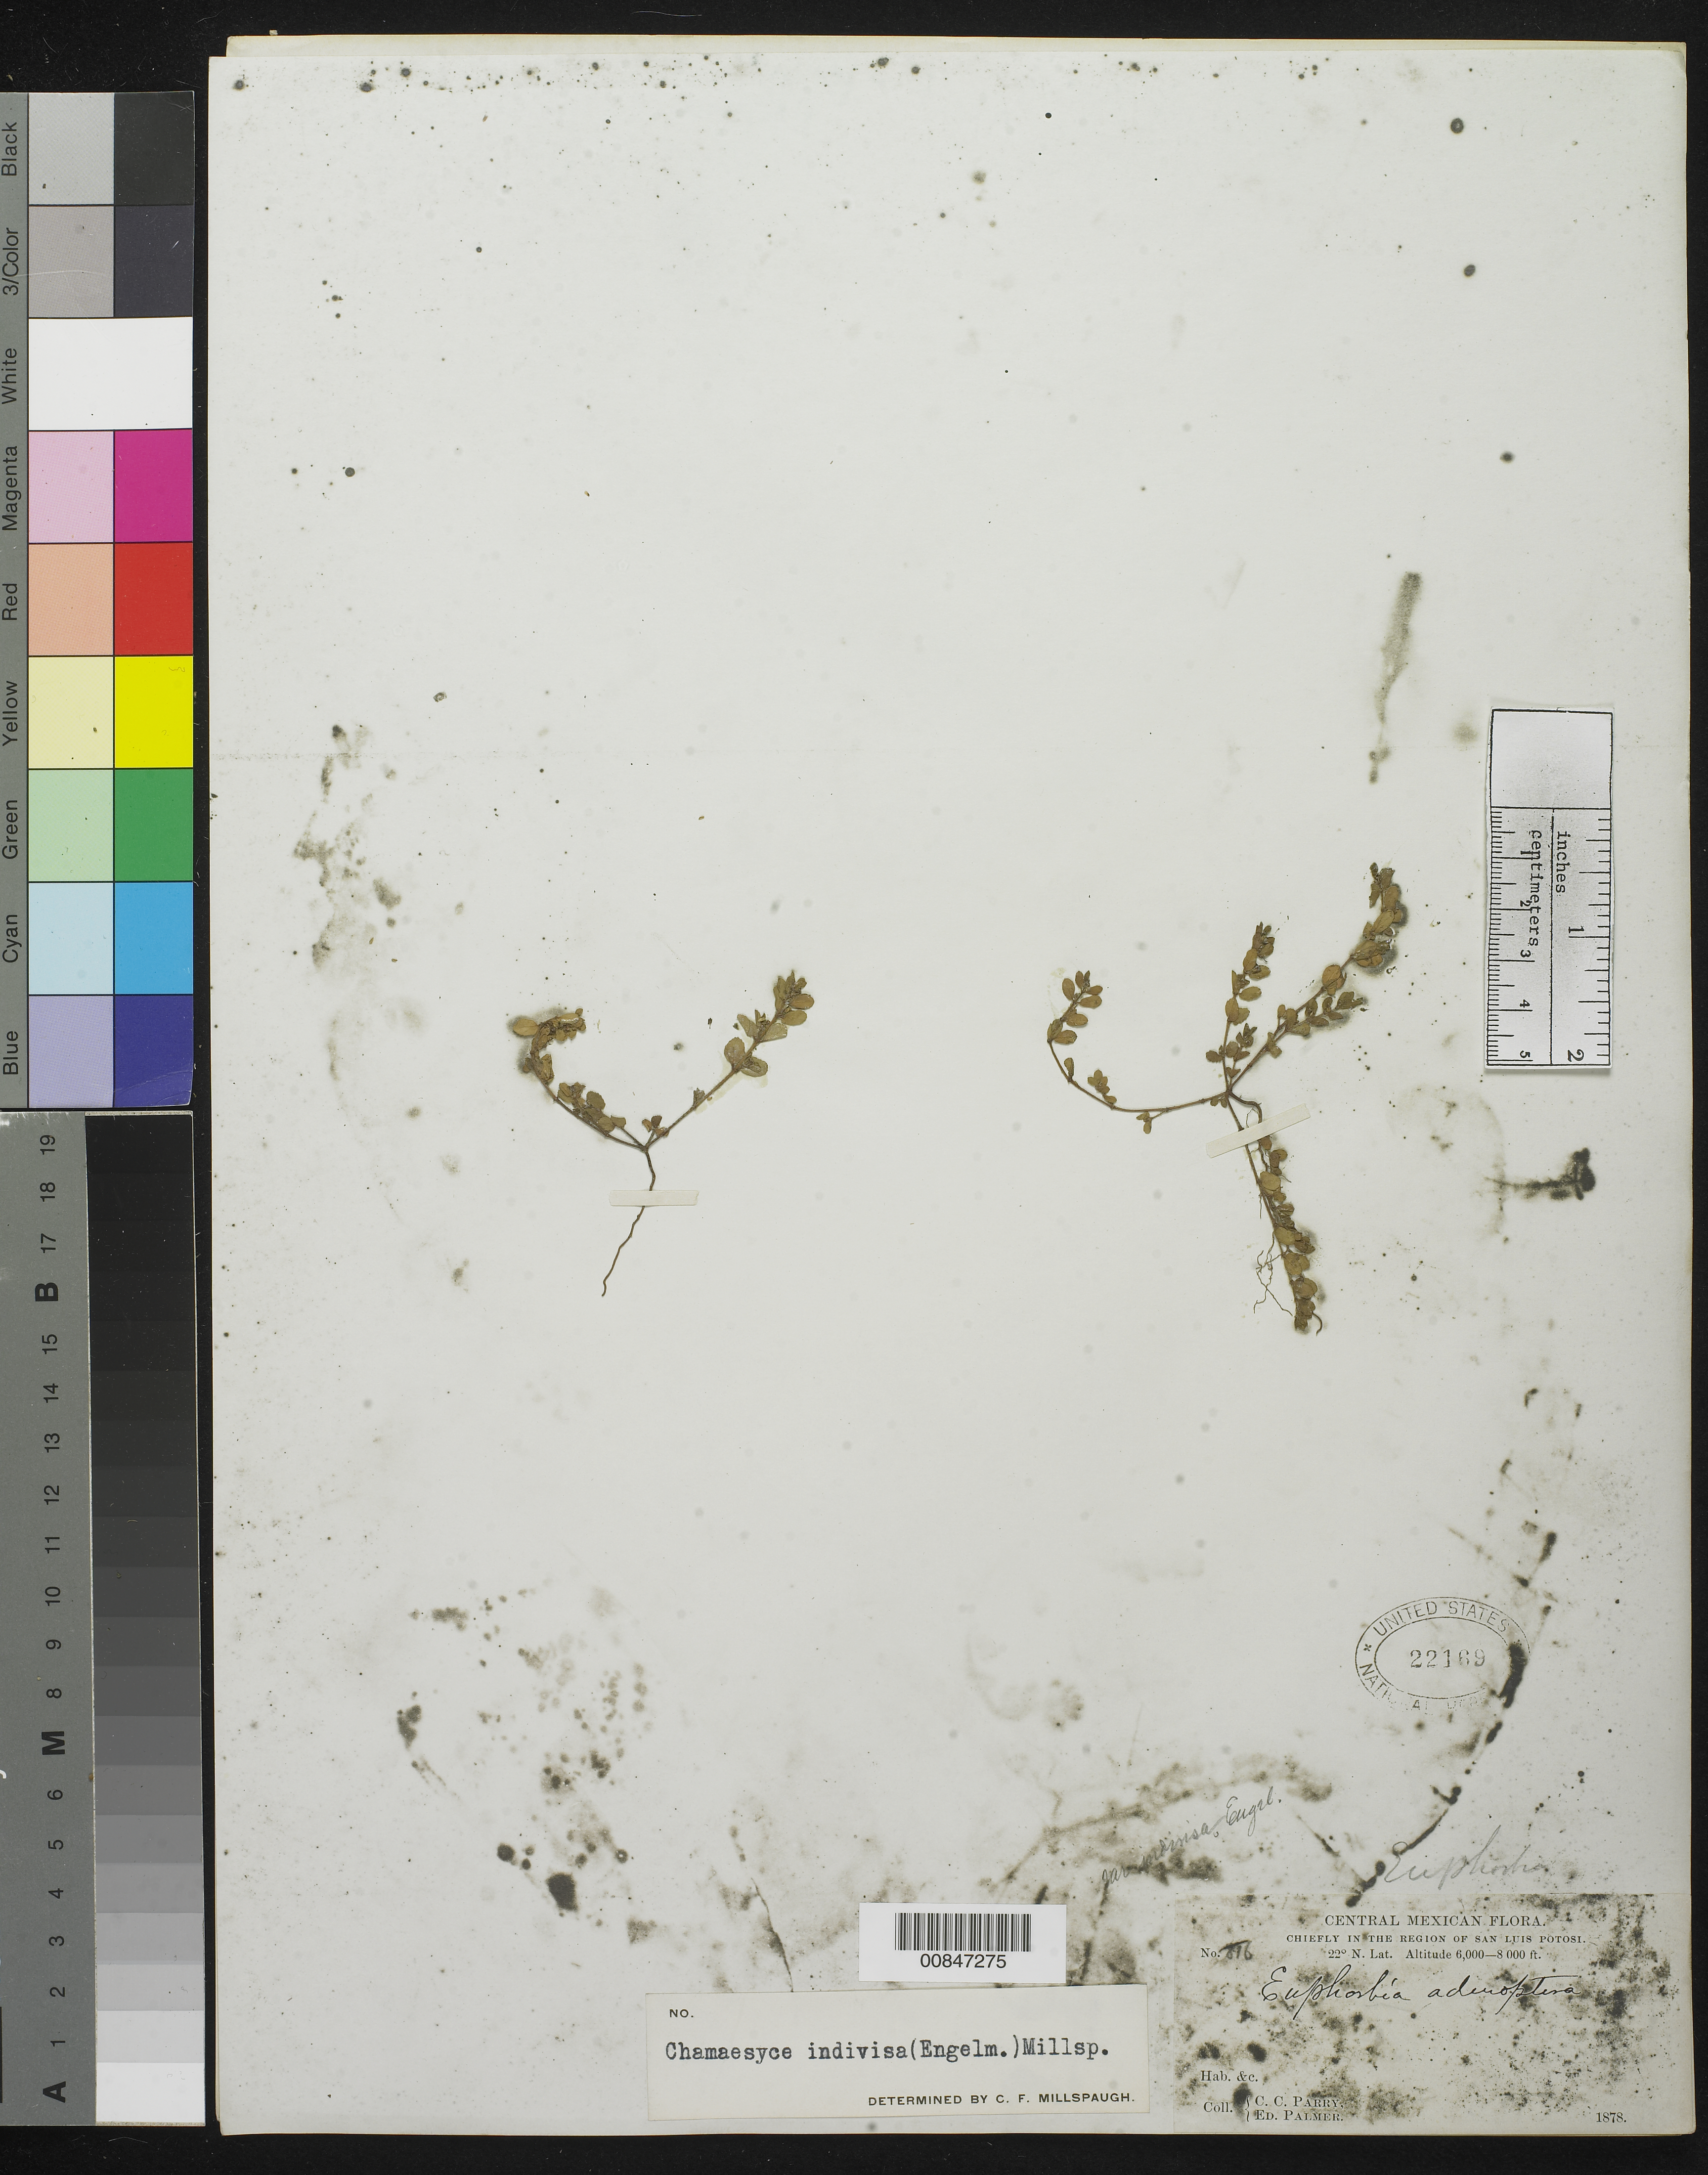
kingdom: Plantae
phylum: Tracheophyta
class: Magnoliopsida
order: Malpighiales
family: Euphorbiaceae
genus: Euphorbia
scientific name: Euphorbia indivisa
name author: (Engelm.) Tidestr.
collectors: C. C. Parry & E. Palmer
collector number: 846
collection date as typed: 1878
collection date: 1878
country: Mexico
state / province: San Luis Potosí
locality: Chiefly in the region of San Luis Potosí.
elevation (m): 1829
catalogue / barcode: US 22169